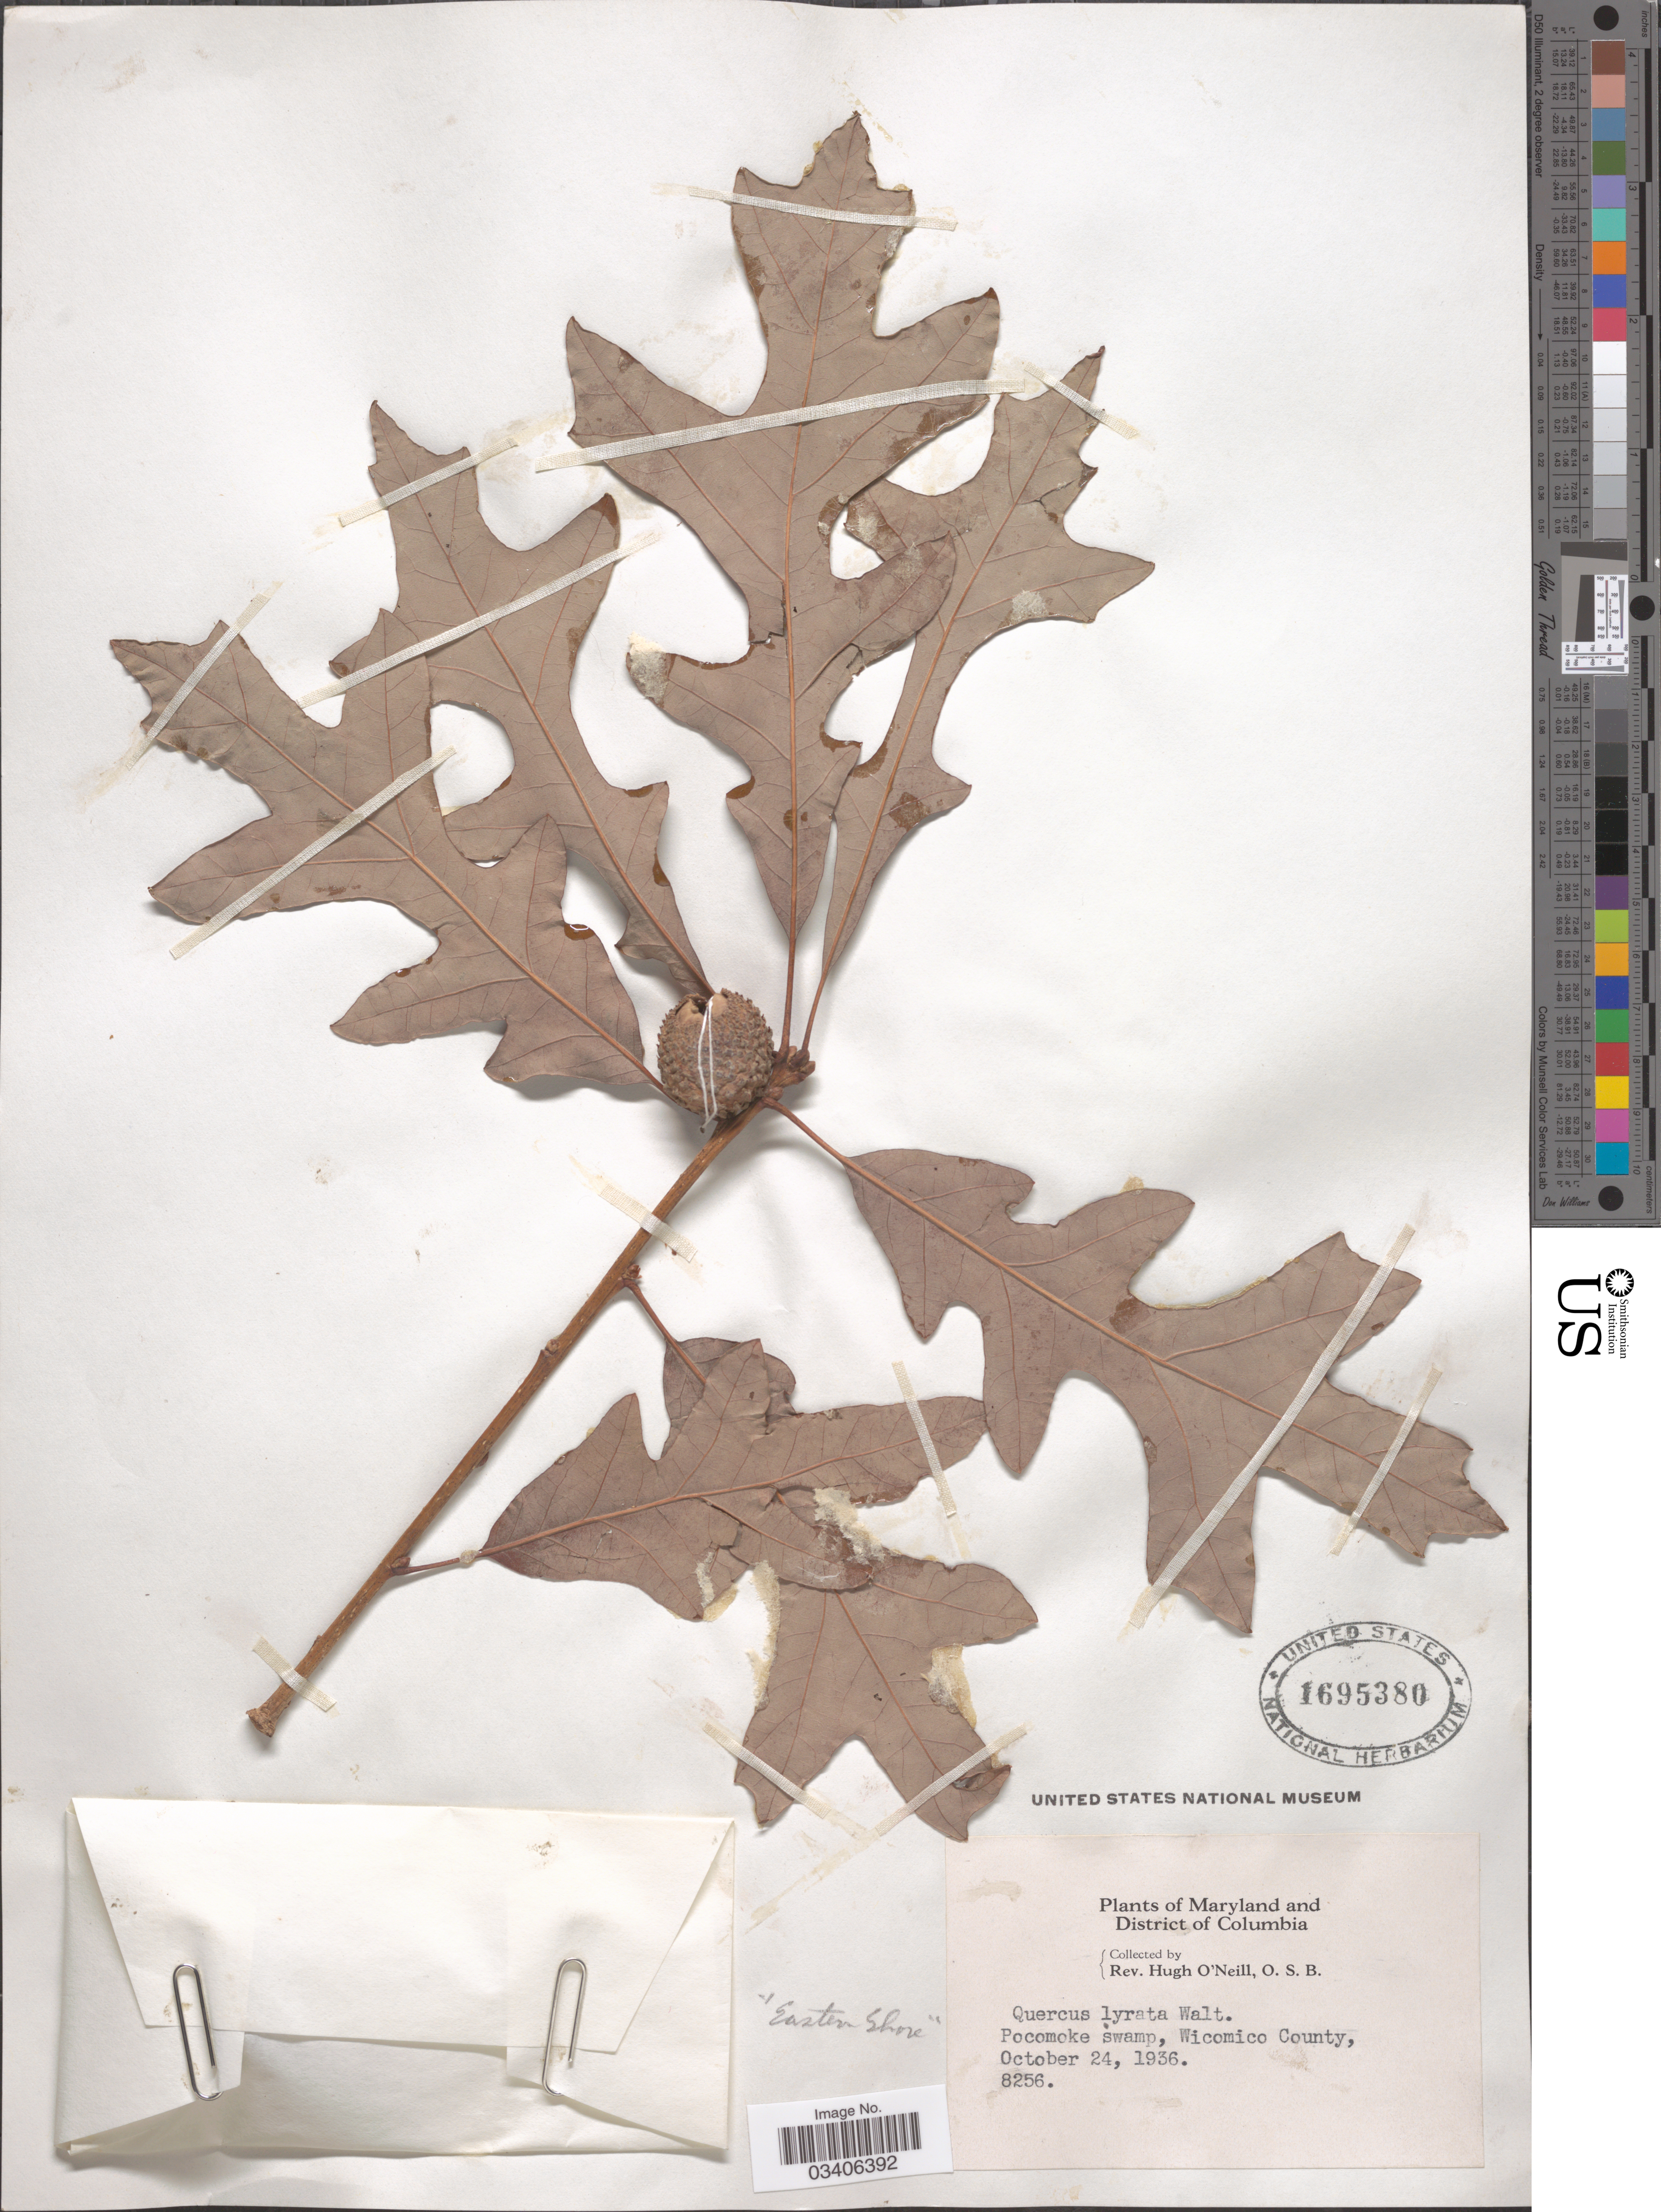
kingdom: Plantae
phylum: Tracheophyta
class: Magnoliopsida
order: Fagales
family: Fagaceae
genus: Quercus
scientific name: Quercus lyrata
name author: Walter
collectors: H. O'Neill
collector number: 8256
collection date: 1936-10-24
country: United States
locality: Maryland and District of Columbia. Pocomoke swamp, Wicomico County. "Eastern Shore". [unsure placement]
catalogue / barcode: US 1695380